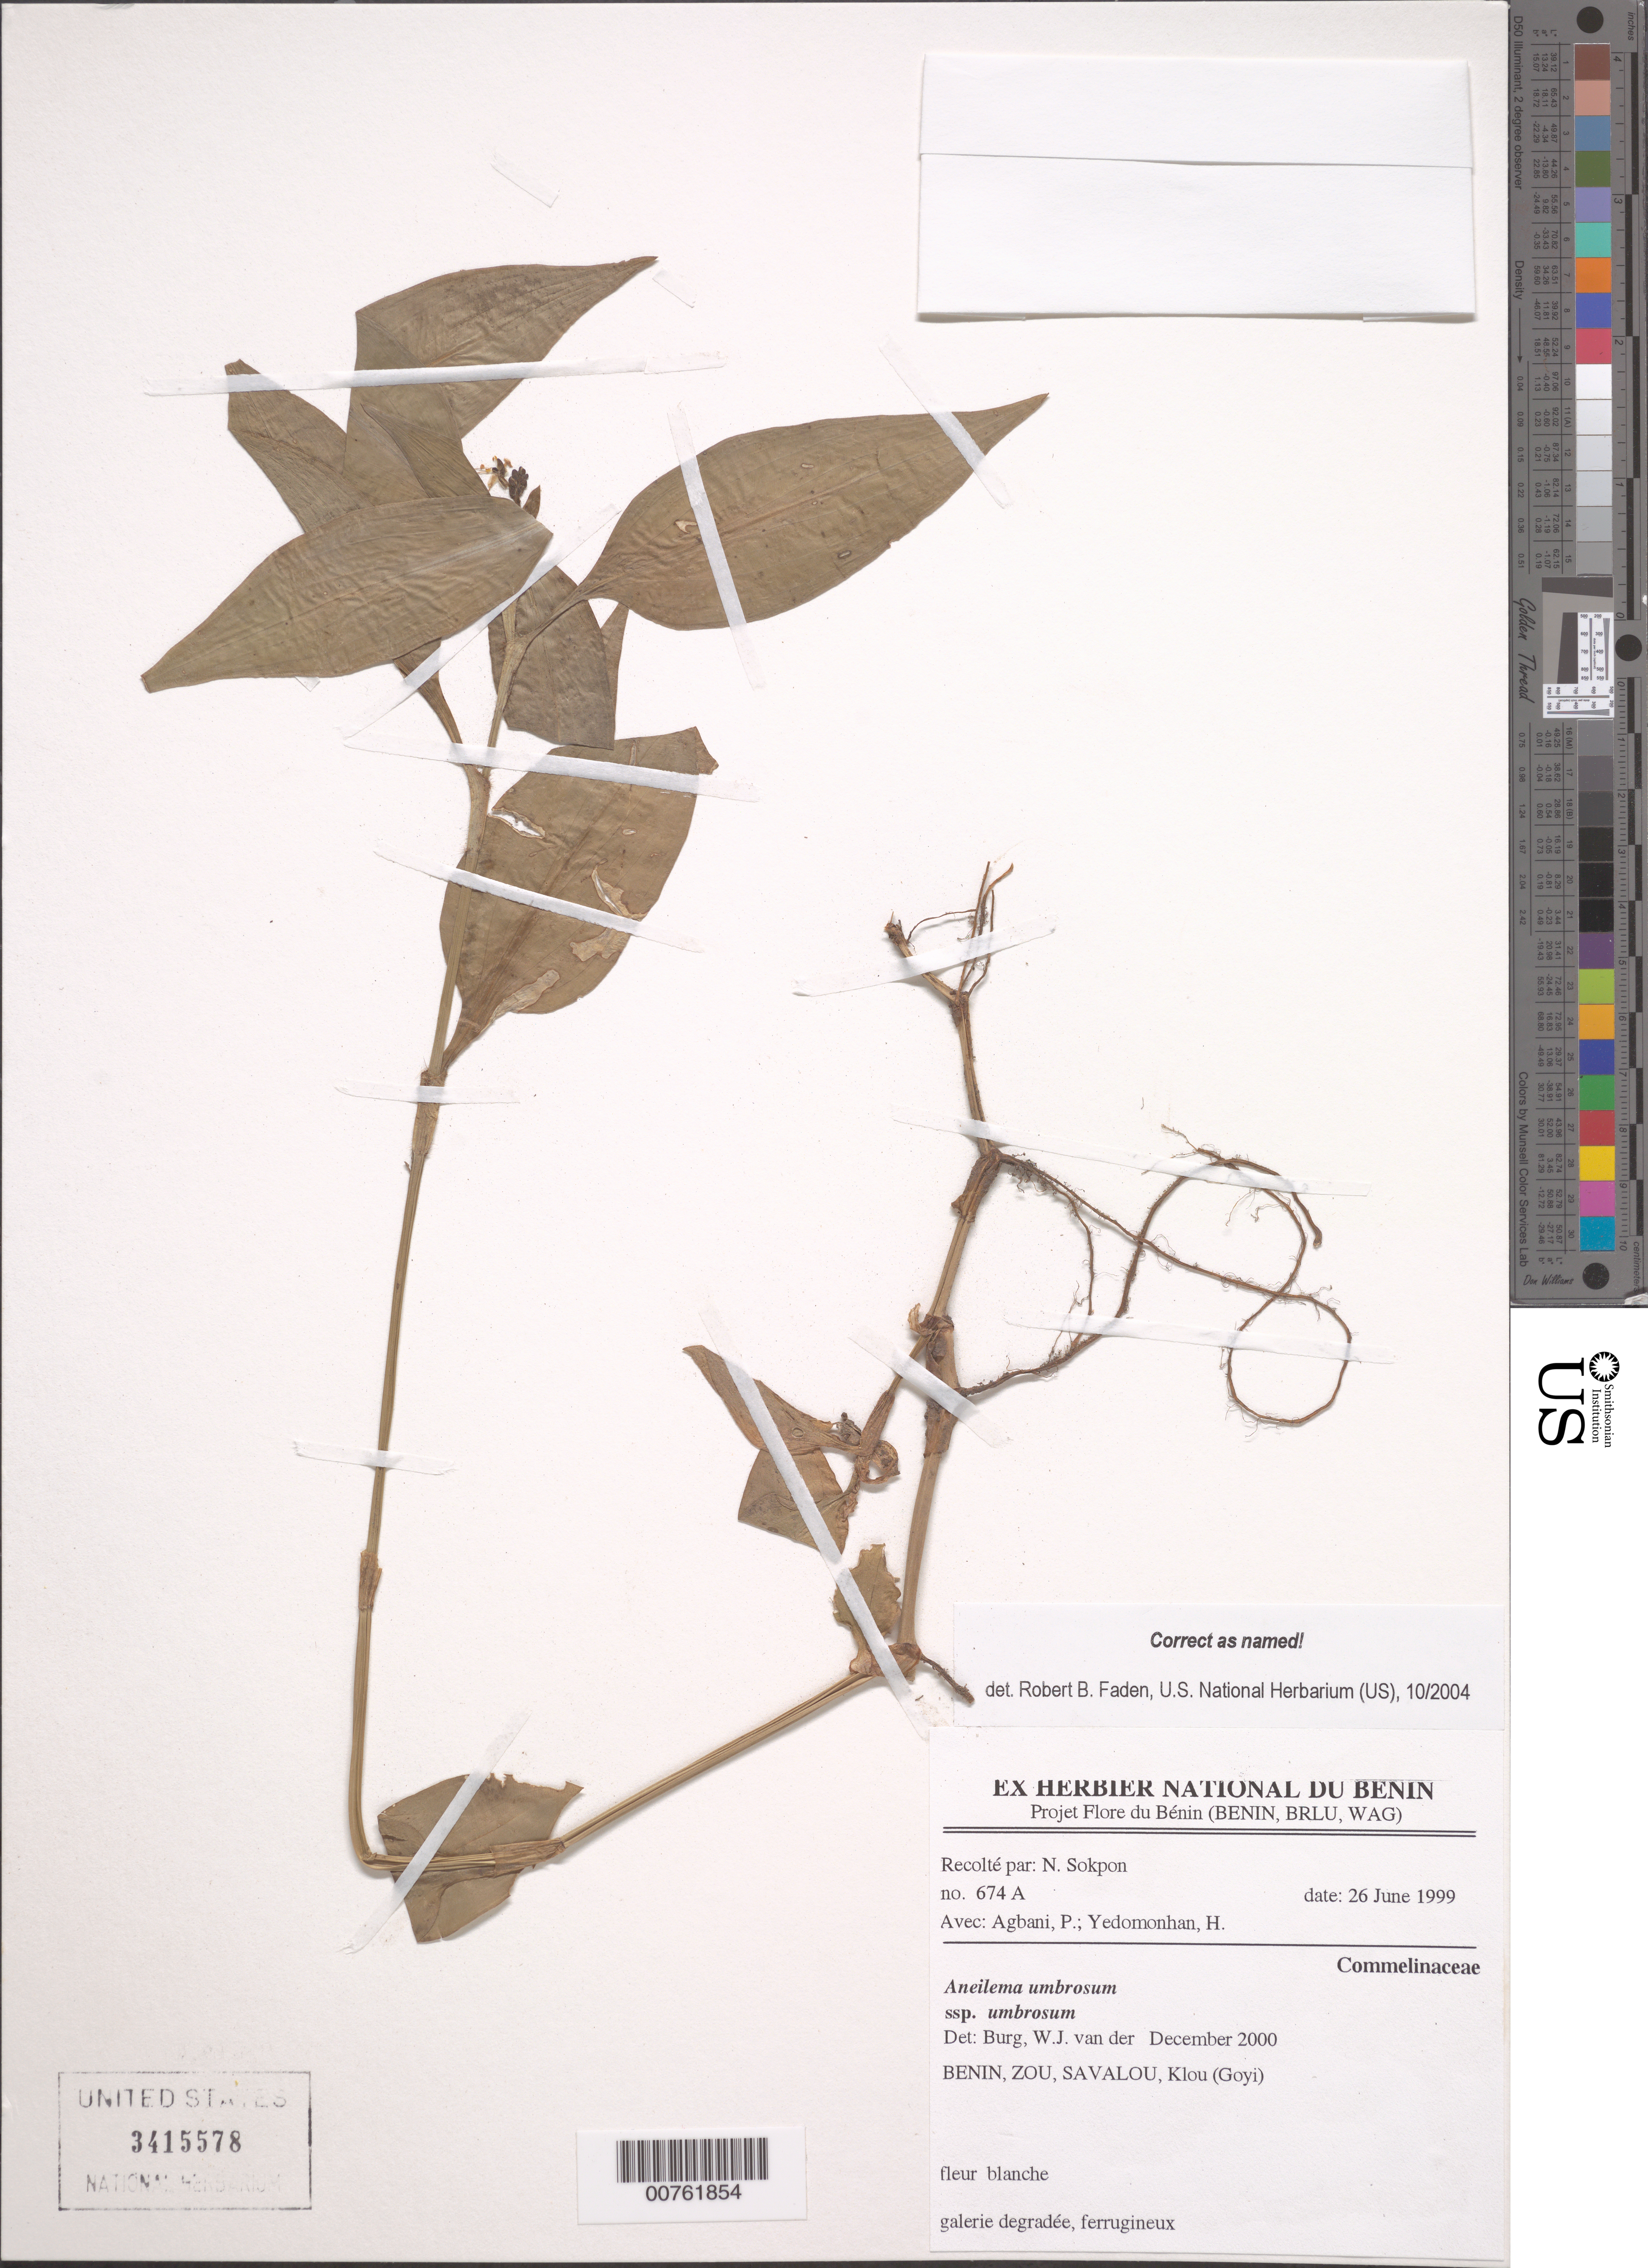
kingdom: Plantae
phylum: Tracheophyta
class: Liliopsida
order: Commelinales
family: Commelinaceae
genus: Aneilema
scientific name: Aneilema umbrosum subsp. umbrosum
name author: (Vahl) Kunth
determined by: Faden, Robert B., (US), Smithsonian Institution - National Museum of Natural History (UNITED STATES)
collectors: N. Sokpon, P. Agbani & H. Yedomonhan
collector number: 674A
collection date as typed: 26 Jun 1999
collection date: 1999-06-26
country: Benin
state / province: Zou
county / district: Savalou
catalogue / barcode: US 3415578